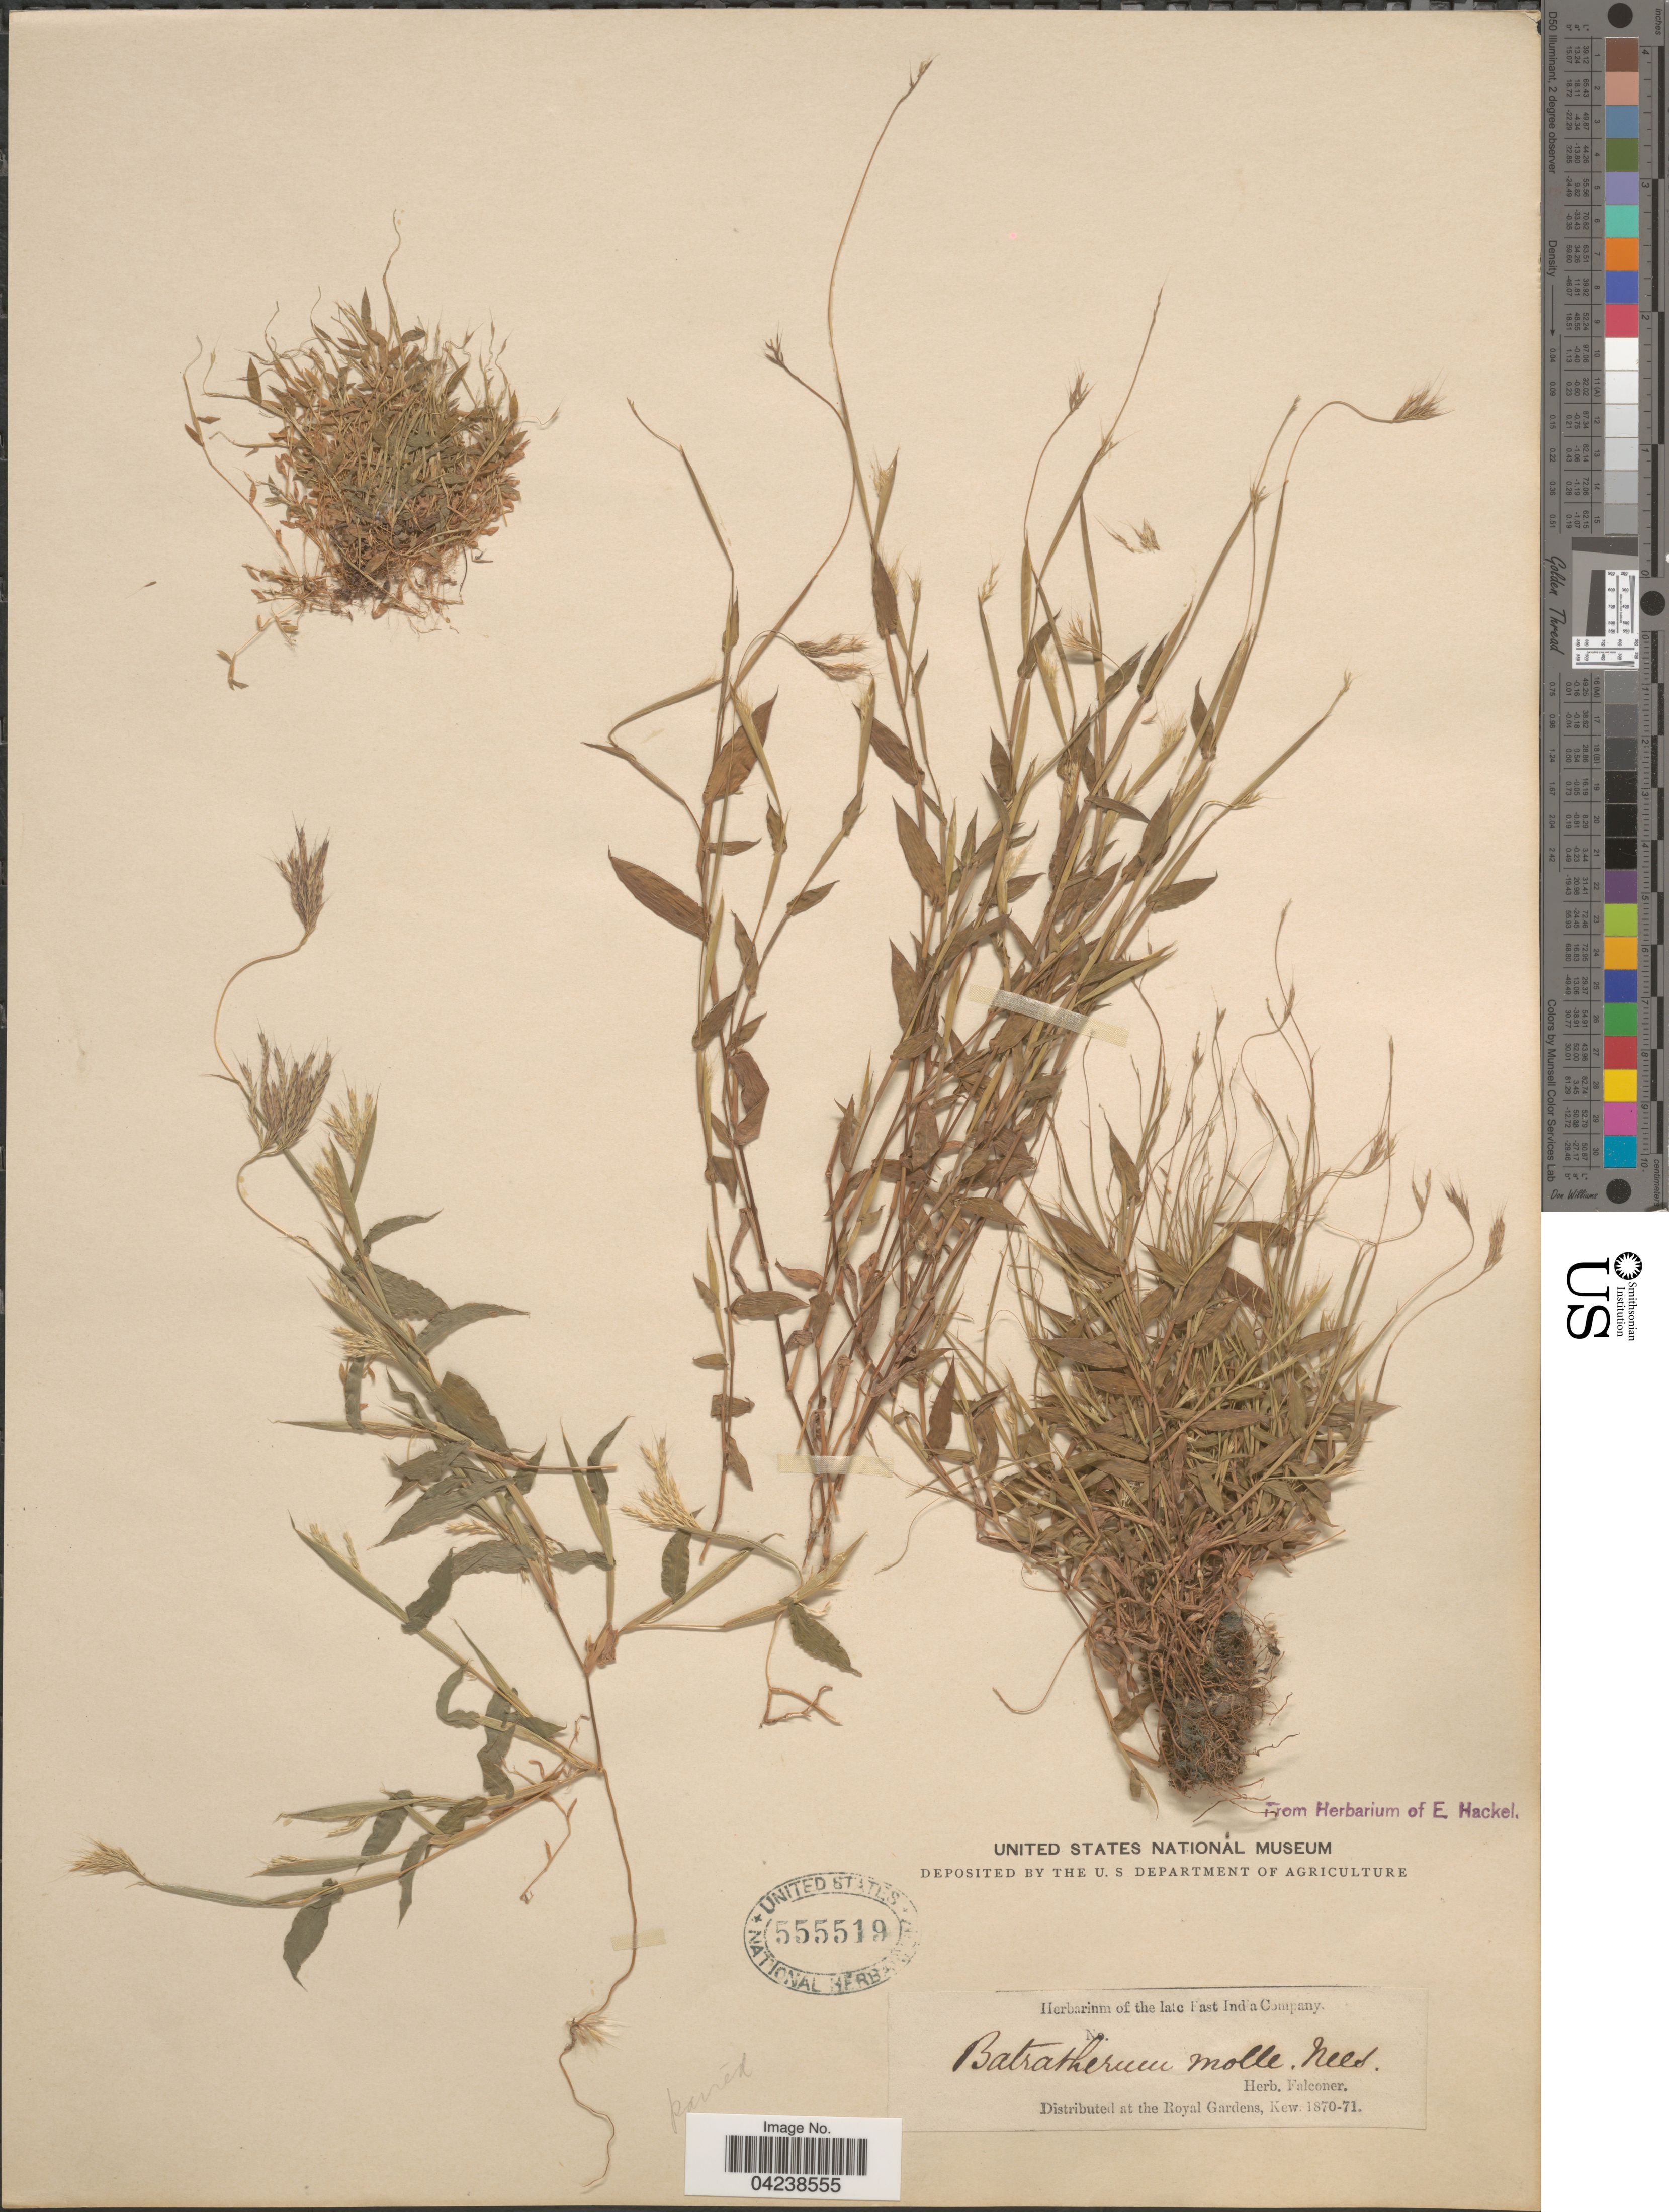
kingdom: Plantae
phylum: Tracheophyta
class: Liliopsida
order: Poales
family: Poaceae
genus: Arthraxon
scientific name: Arthraxon lancifolius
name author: (Trin.) Hochst.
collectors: ex herb. Falconer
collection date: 1870/1871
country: India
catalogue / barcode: US 555519